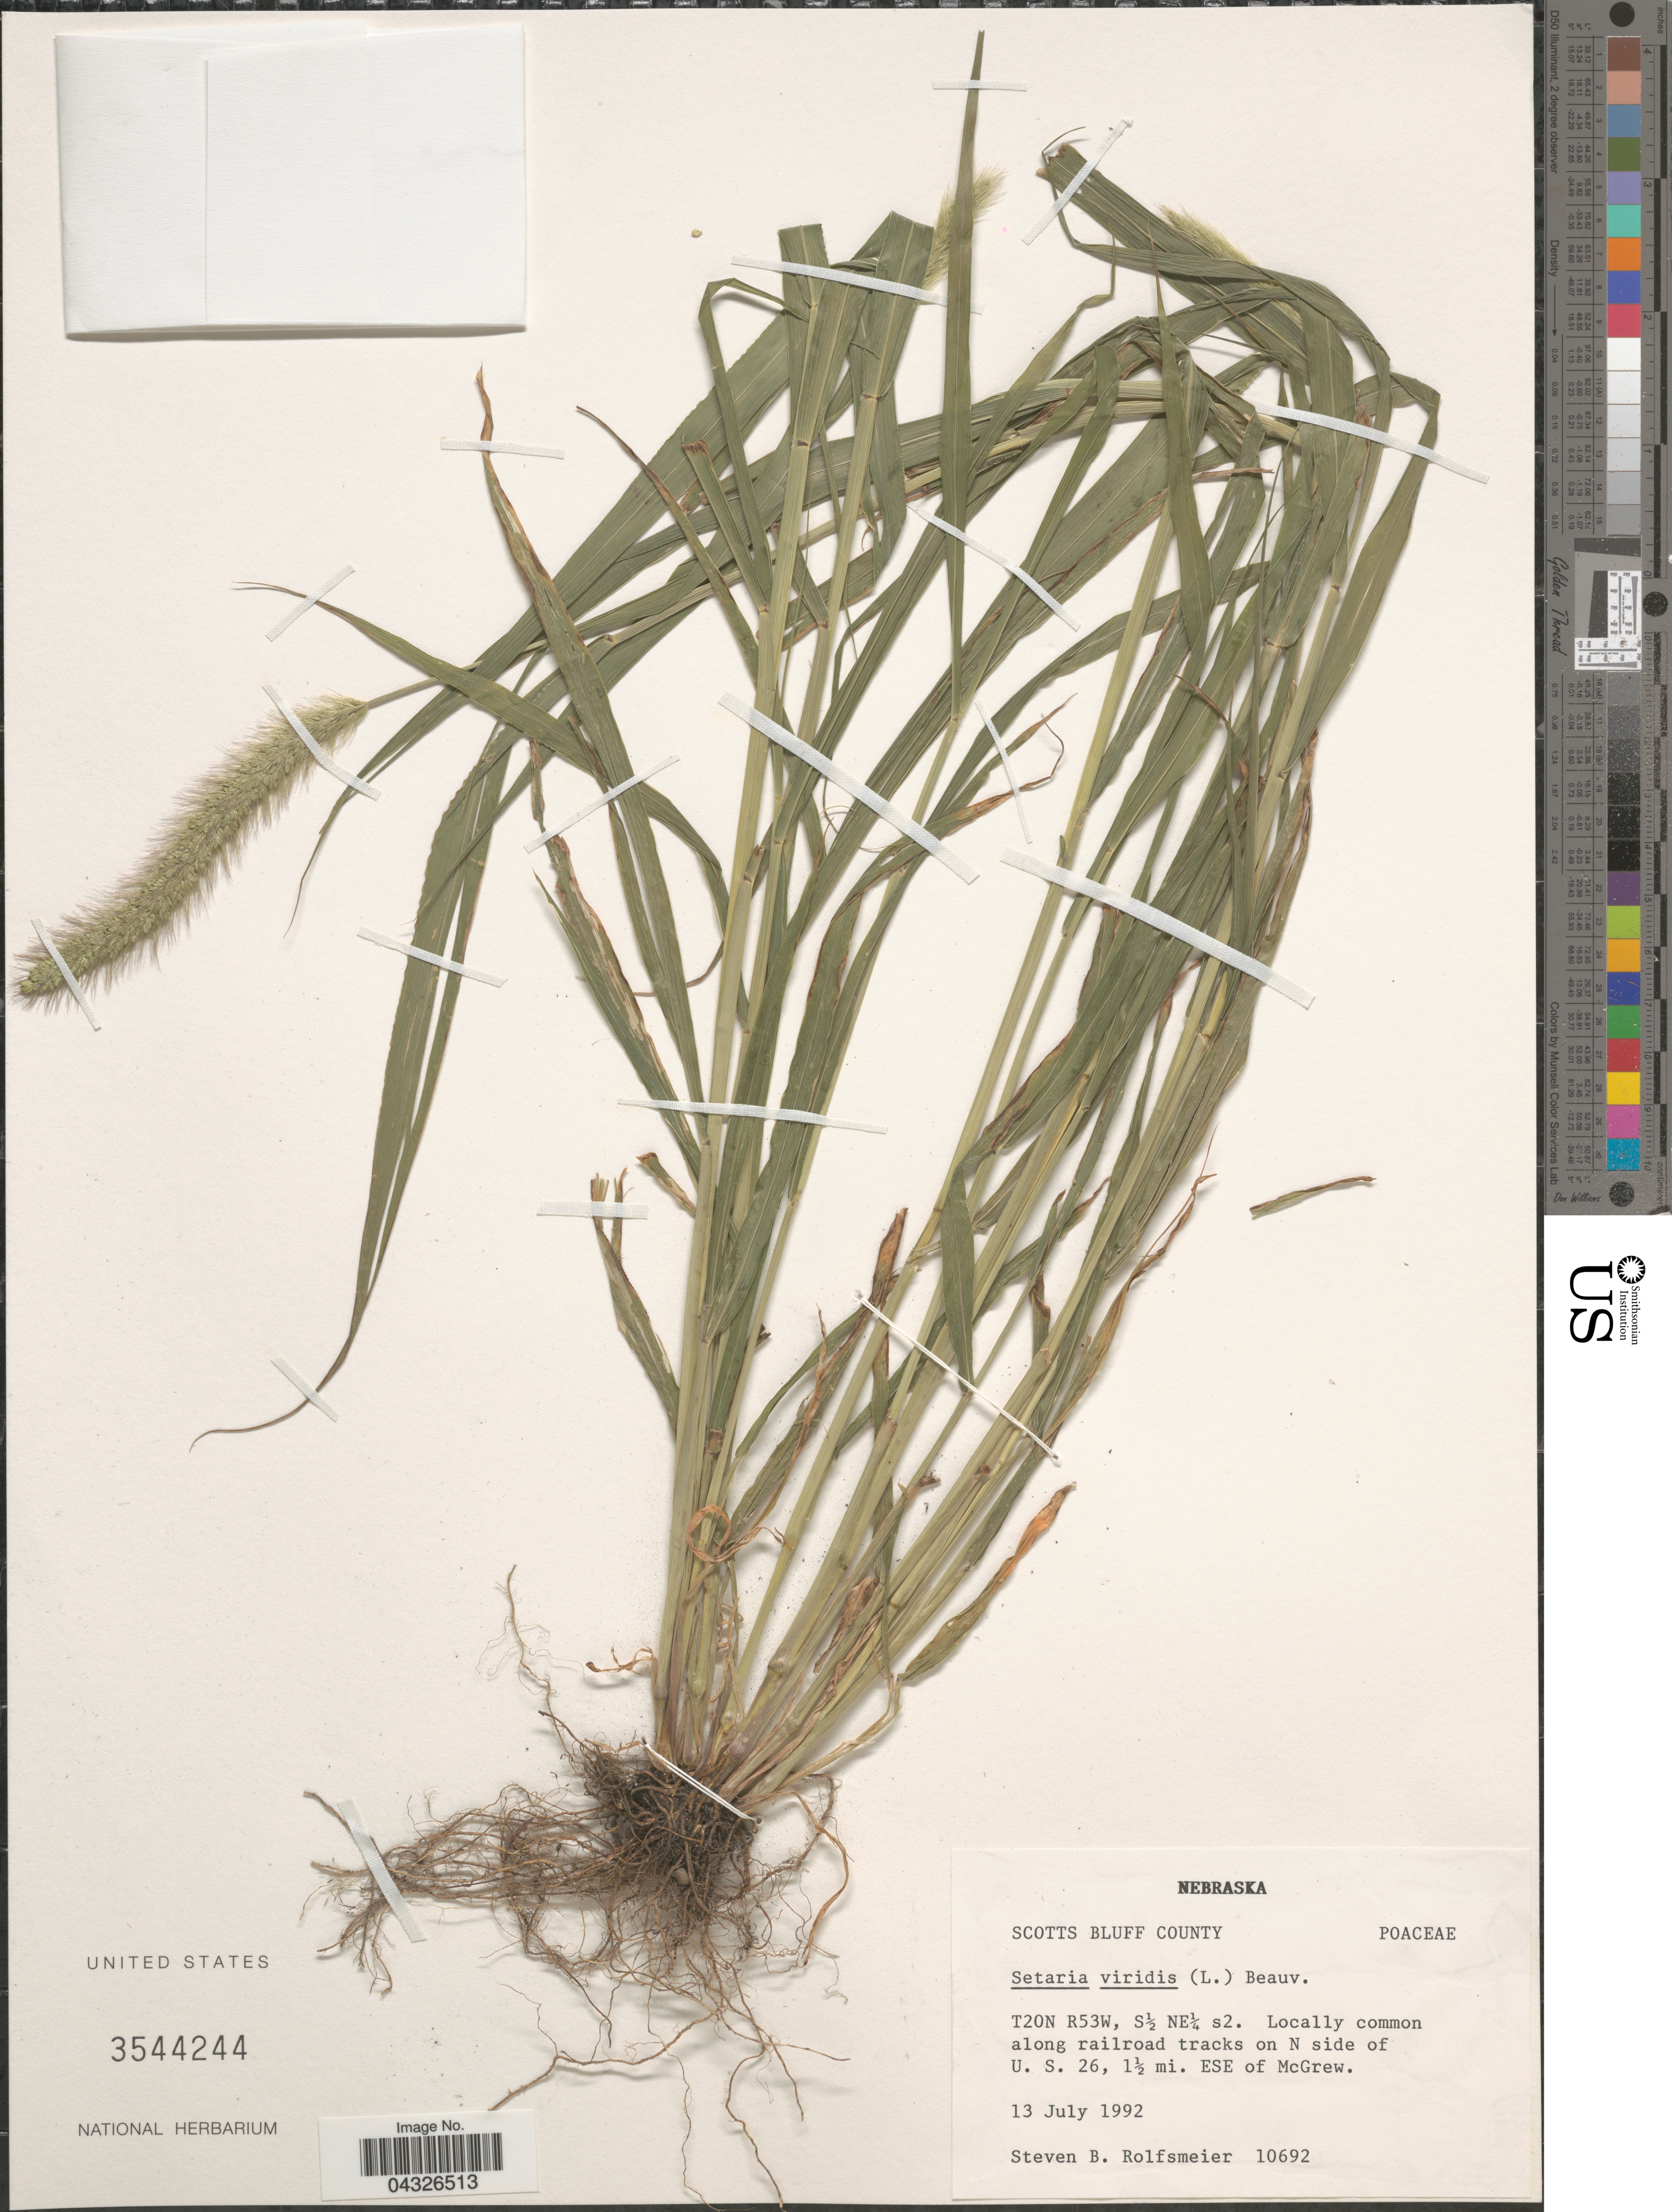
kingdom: Plantae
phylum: Tracheophyta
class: Liliopsida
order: Poales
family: Poaceae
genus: Setaria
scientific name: Setaria viridis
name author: (L.) P. Beauv.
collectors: S. Rolfsmeier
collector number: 10692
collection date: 1992-07-13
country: United States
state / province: Nebraska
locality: Scotts Bluff County. T20N R53W, S½ NE¼ s2. Locally common along railroad tracks on N side of U. S. 26, 1½ mi. ESE of McGrew.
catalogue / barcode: US 3544244